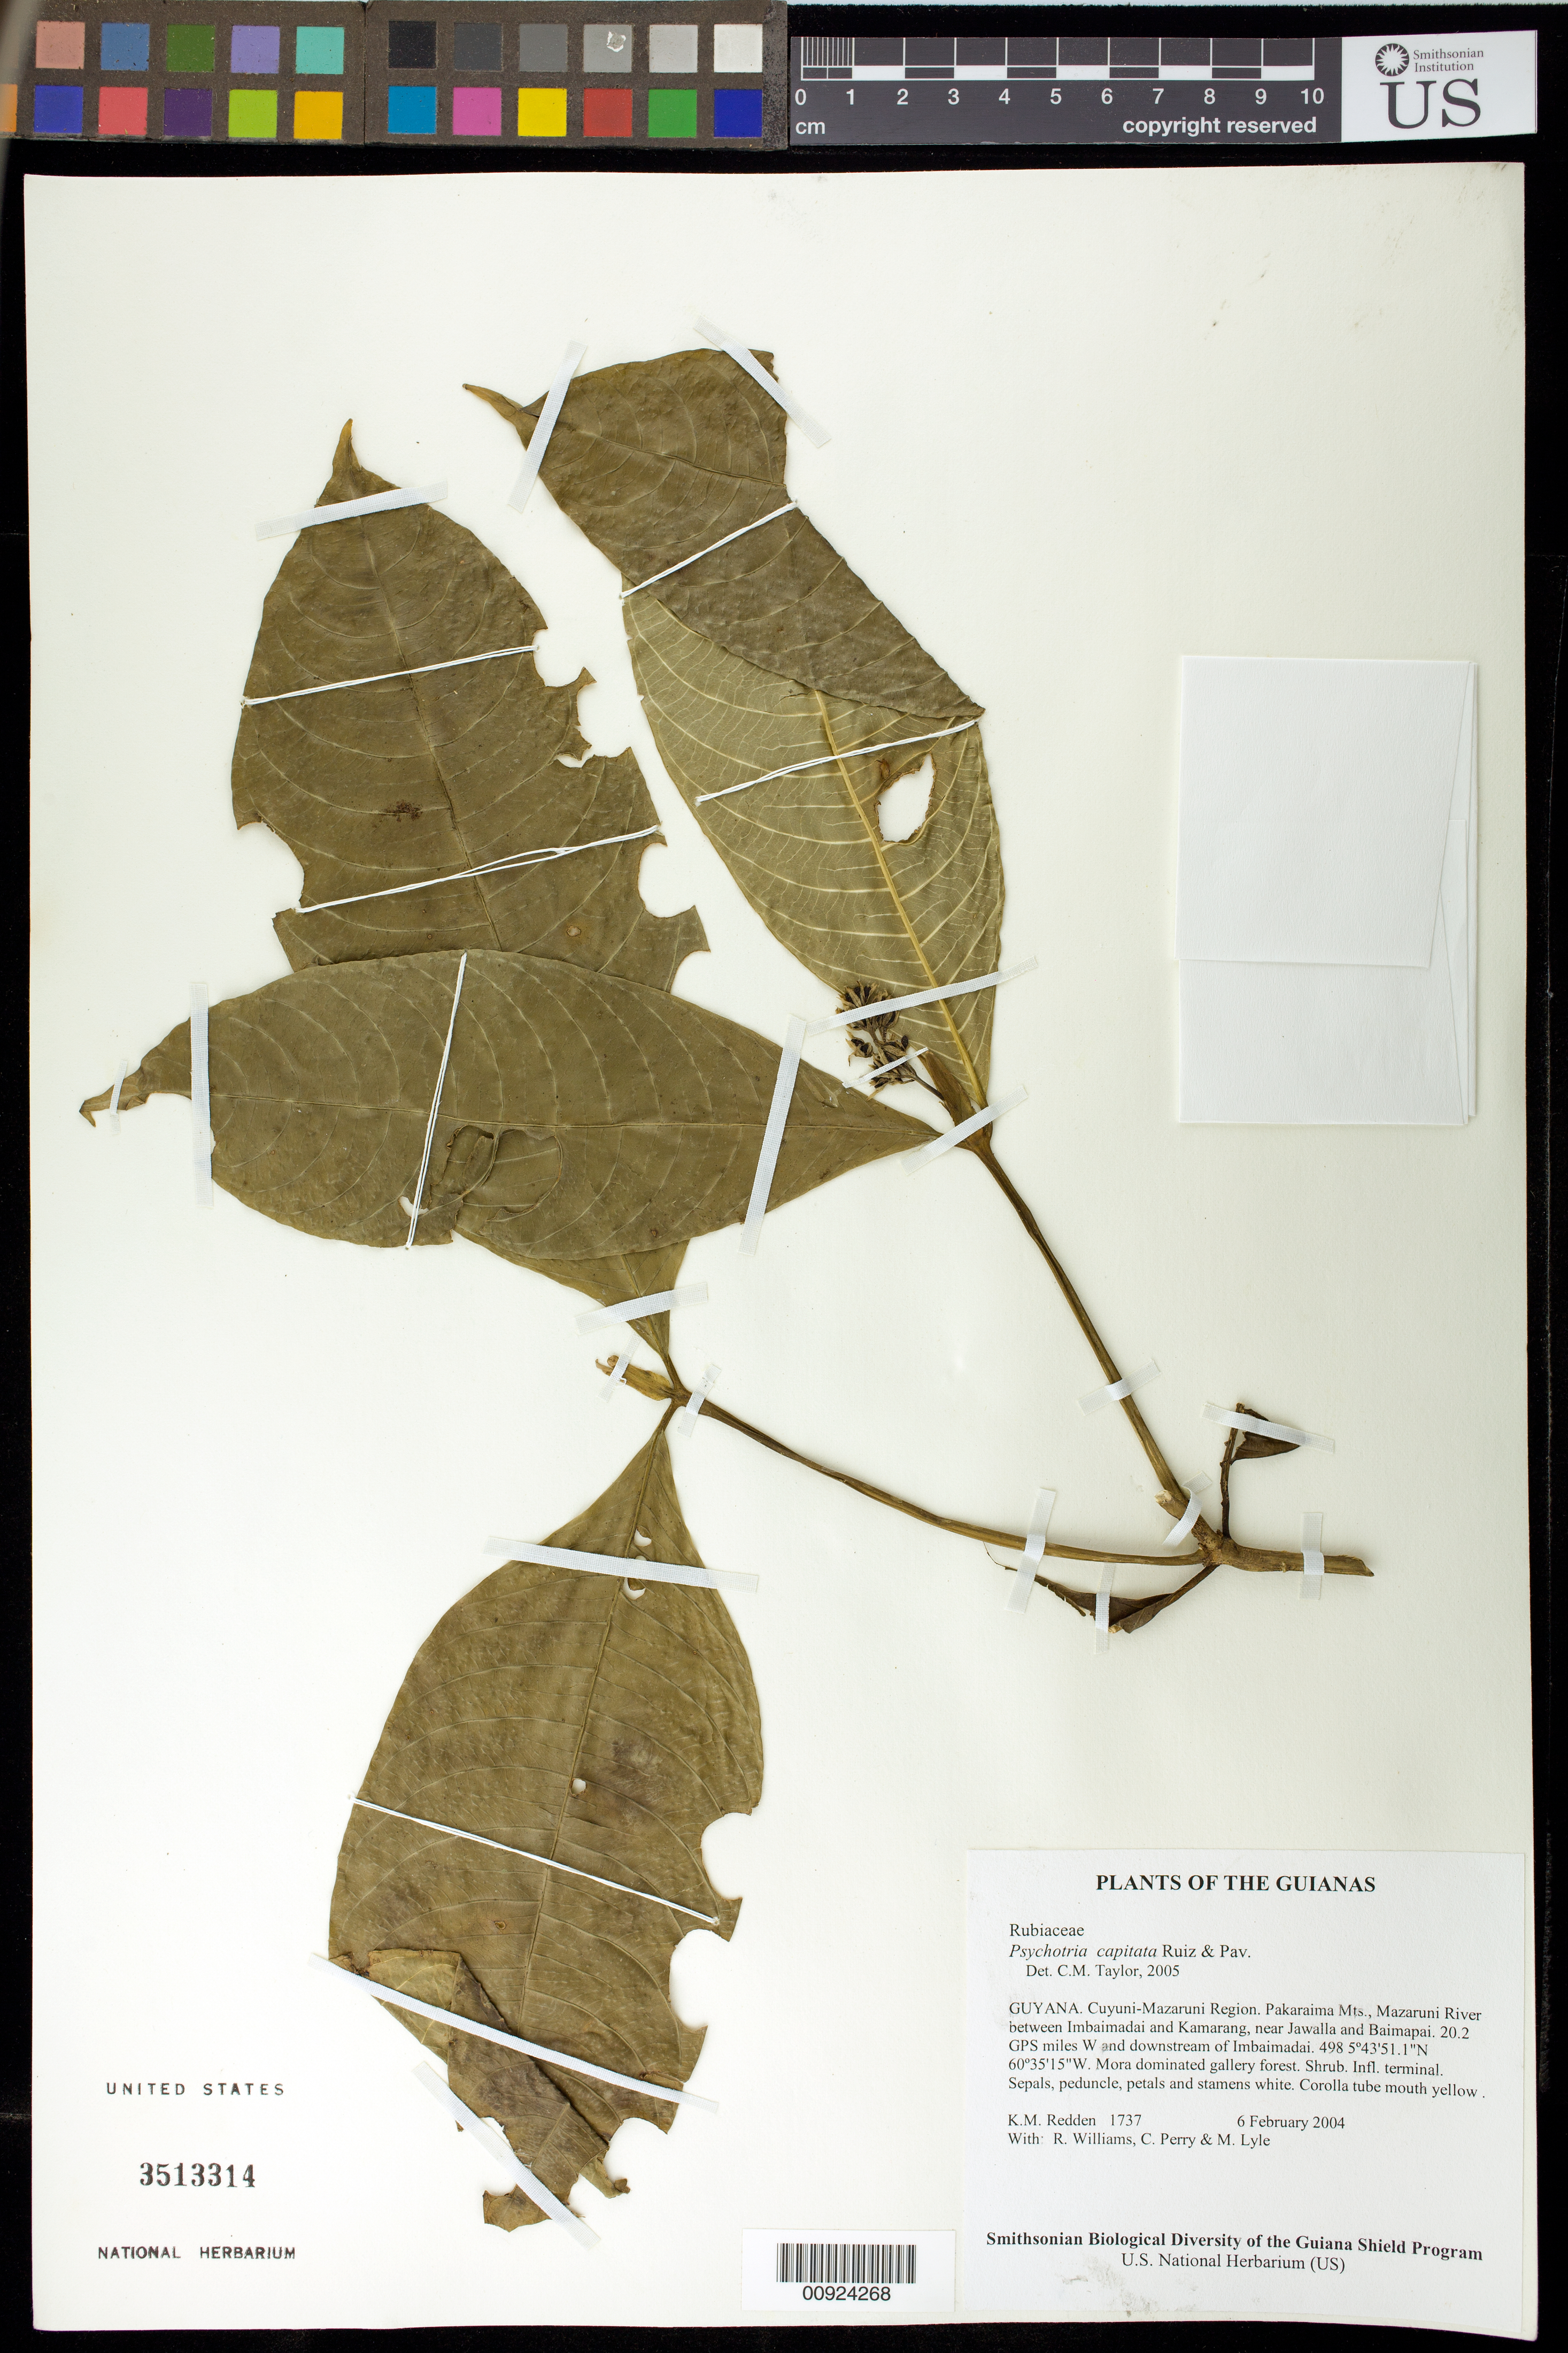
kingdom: Plantae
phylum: Tracheophyta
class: Magnoliopsida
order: Gentianales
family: Rubiaceae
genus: Palicourea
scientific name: Palicourea violacea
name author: (Aubl.) A. Rich.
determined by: Kirkbride, J. H., Jr.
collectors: K. M. Redden, R. Williams, C. Perry & M. Lyle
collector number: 1737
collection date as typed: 6 February 2004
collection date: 2004-02-06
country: Guyana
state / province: Cuyuni-Mazaruni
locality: Pakaraima Mts., Mazaruni River between Imbaimadai and Kamarang, near Jawalla and Baimapai. 20.2 GPS miles W and downstream of Imbaimadai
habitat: Mora dominated gallery forest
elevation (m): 498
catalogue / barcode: US 3513314